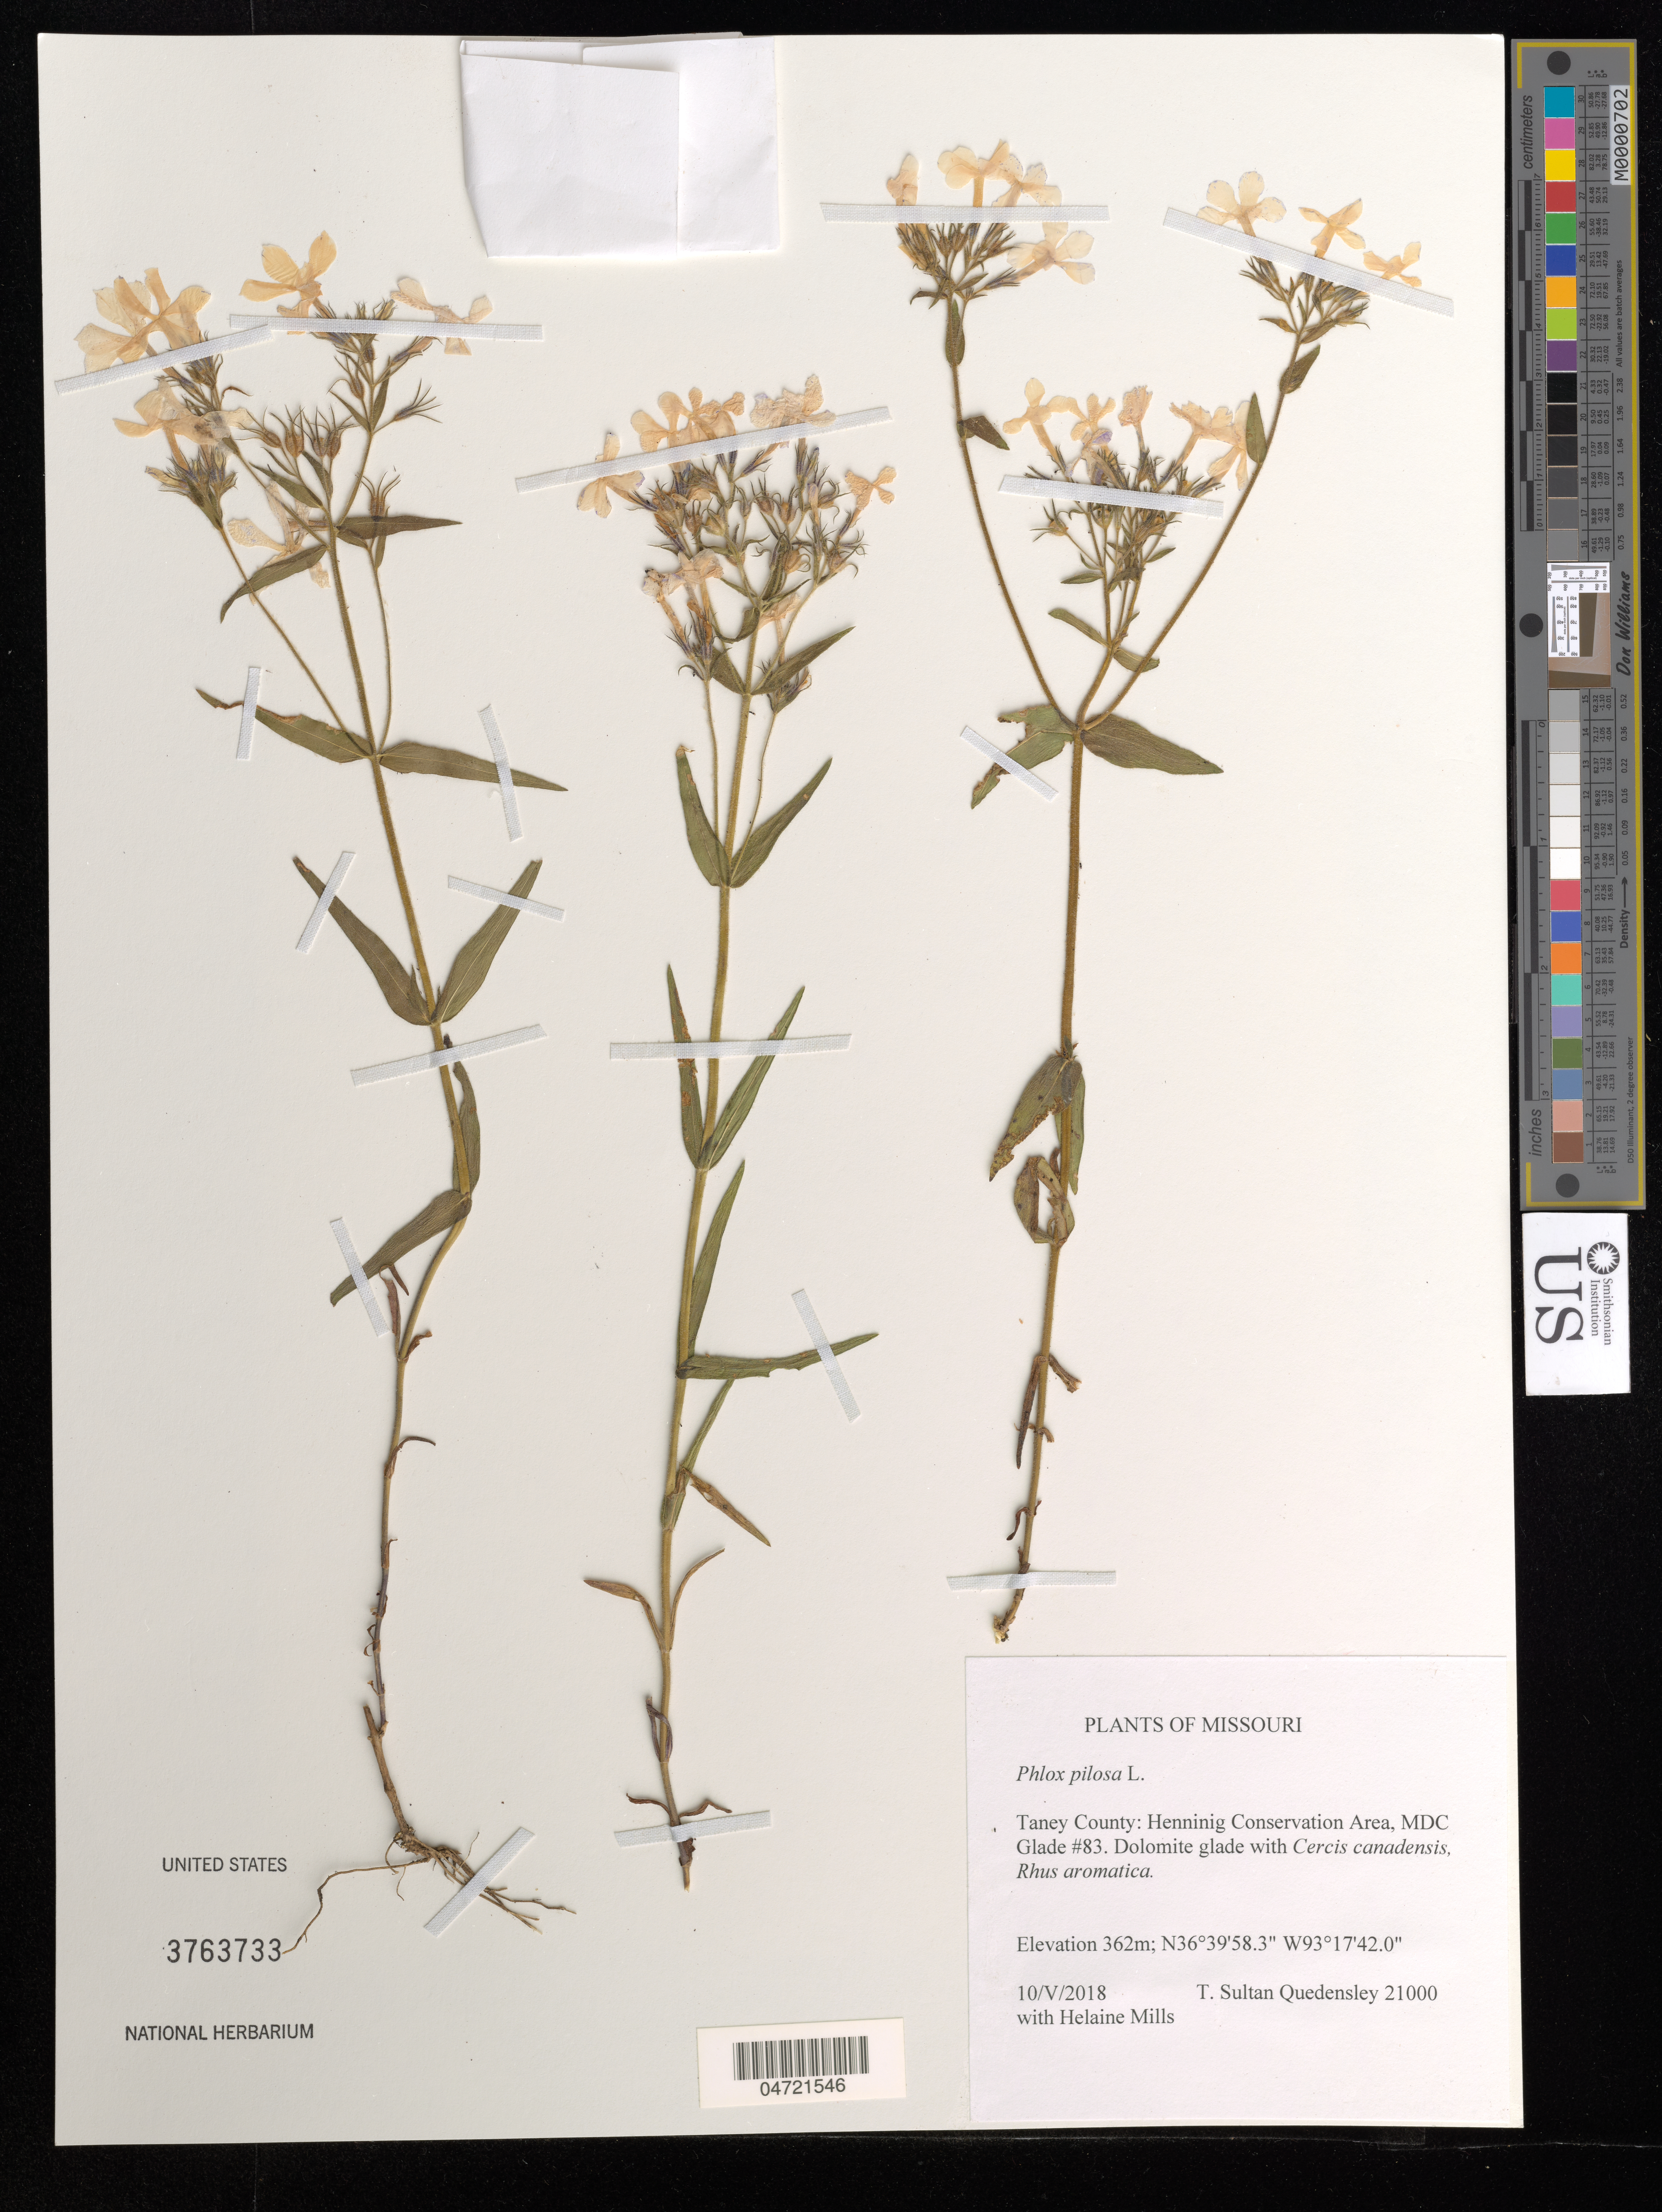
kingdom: Plantae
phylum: Tracheophyta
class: Magnoliopsida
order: Ericales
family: Polemoniaceae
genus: Phlox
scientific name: Phlox pilosa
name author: L.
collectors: T. S. Quedensley & H. Mills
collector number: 21000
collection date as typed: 10 May 2018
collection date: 2018-05-10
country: United States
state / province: Missouri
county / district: Taney County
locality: Henninig Conservation Area, MDC Glade #83.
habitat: Dolomite glade.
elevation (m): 362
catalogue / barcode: US 3763733